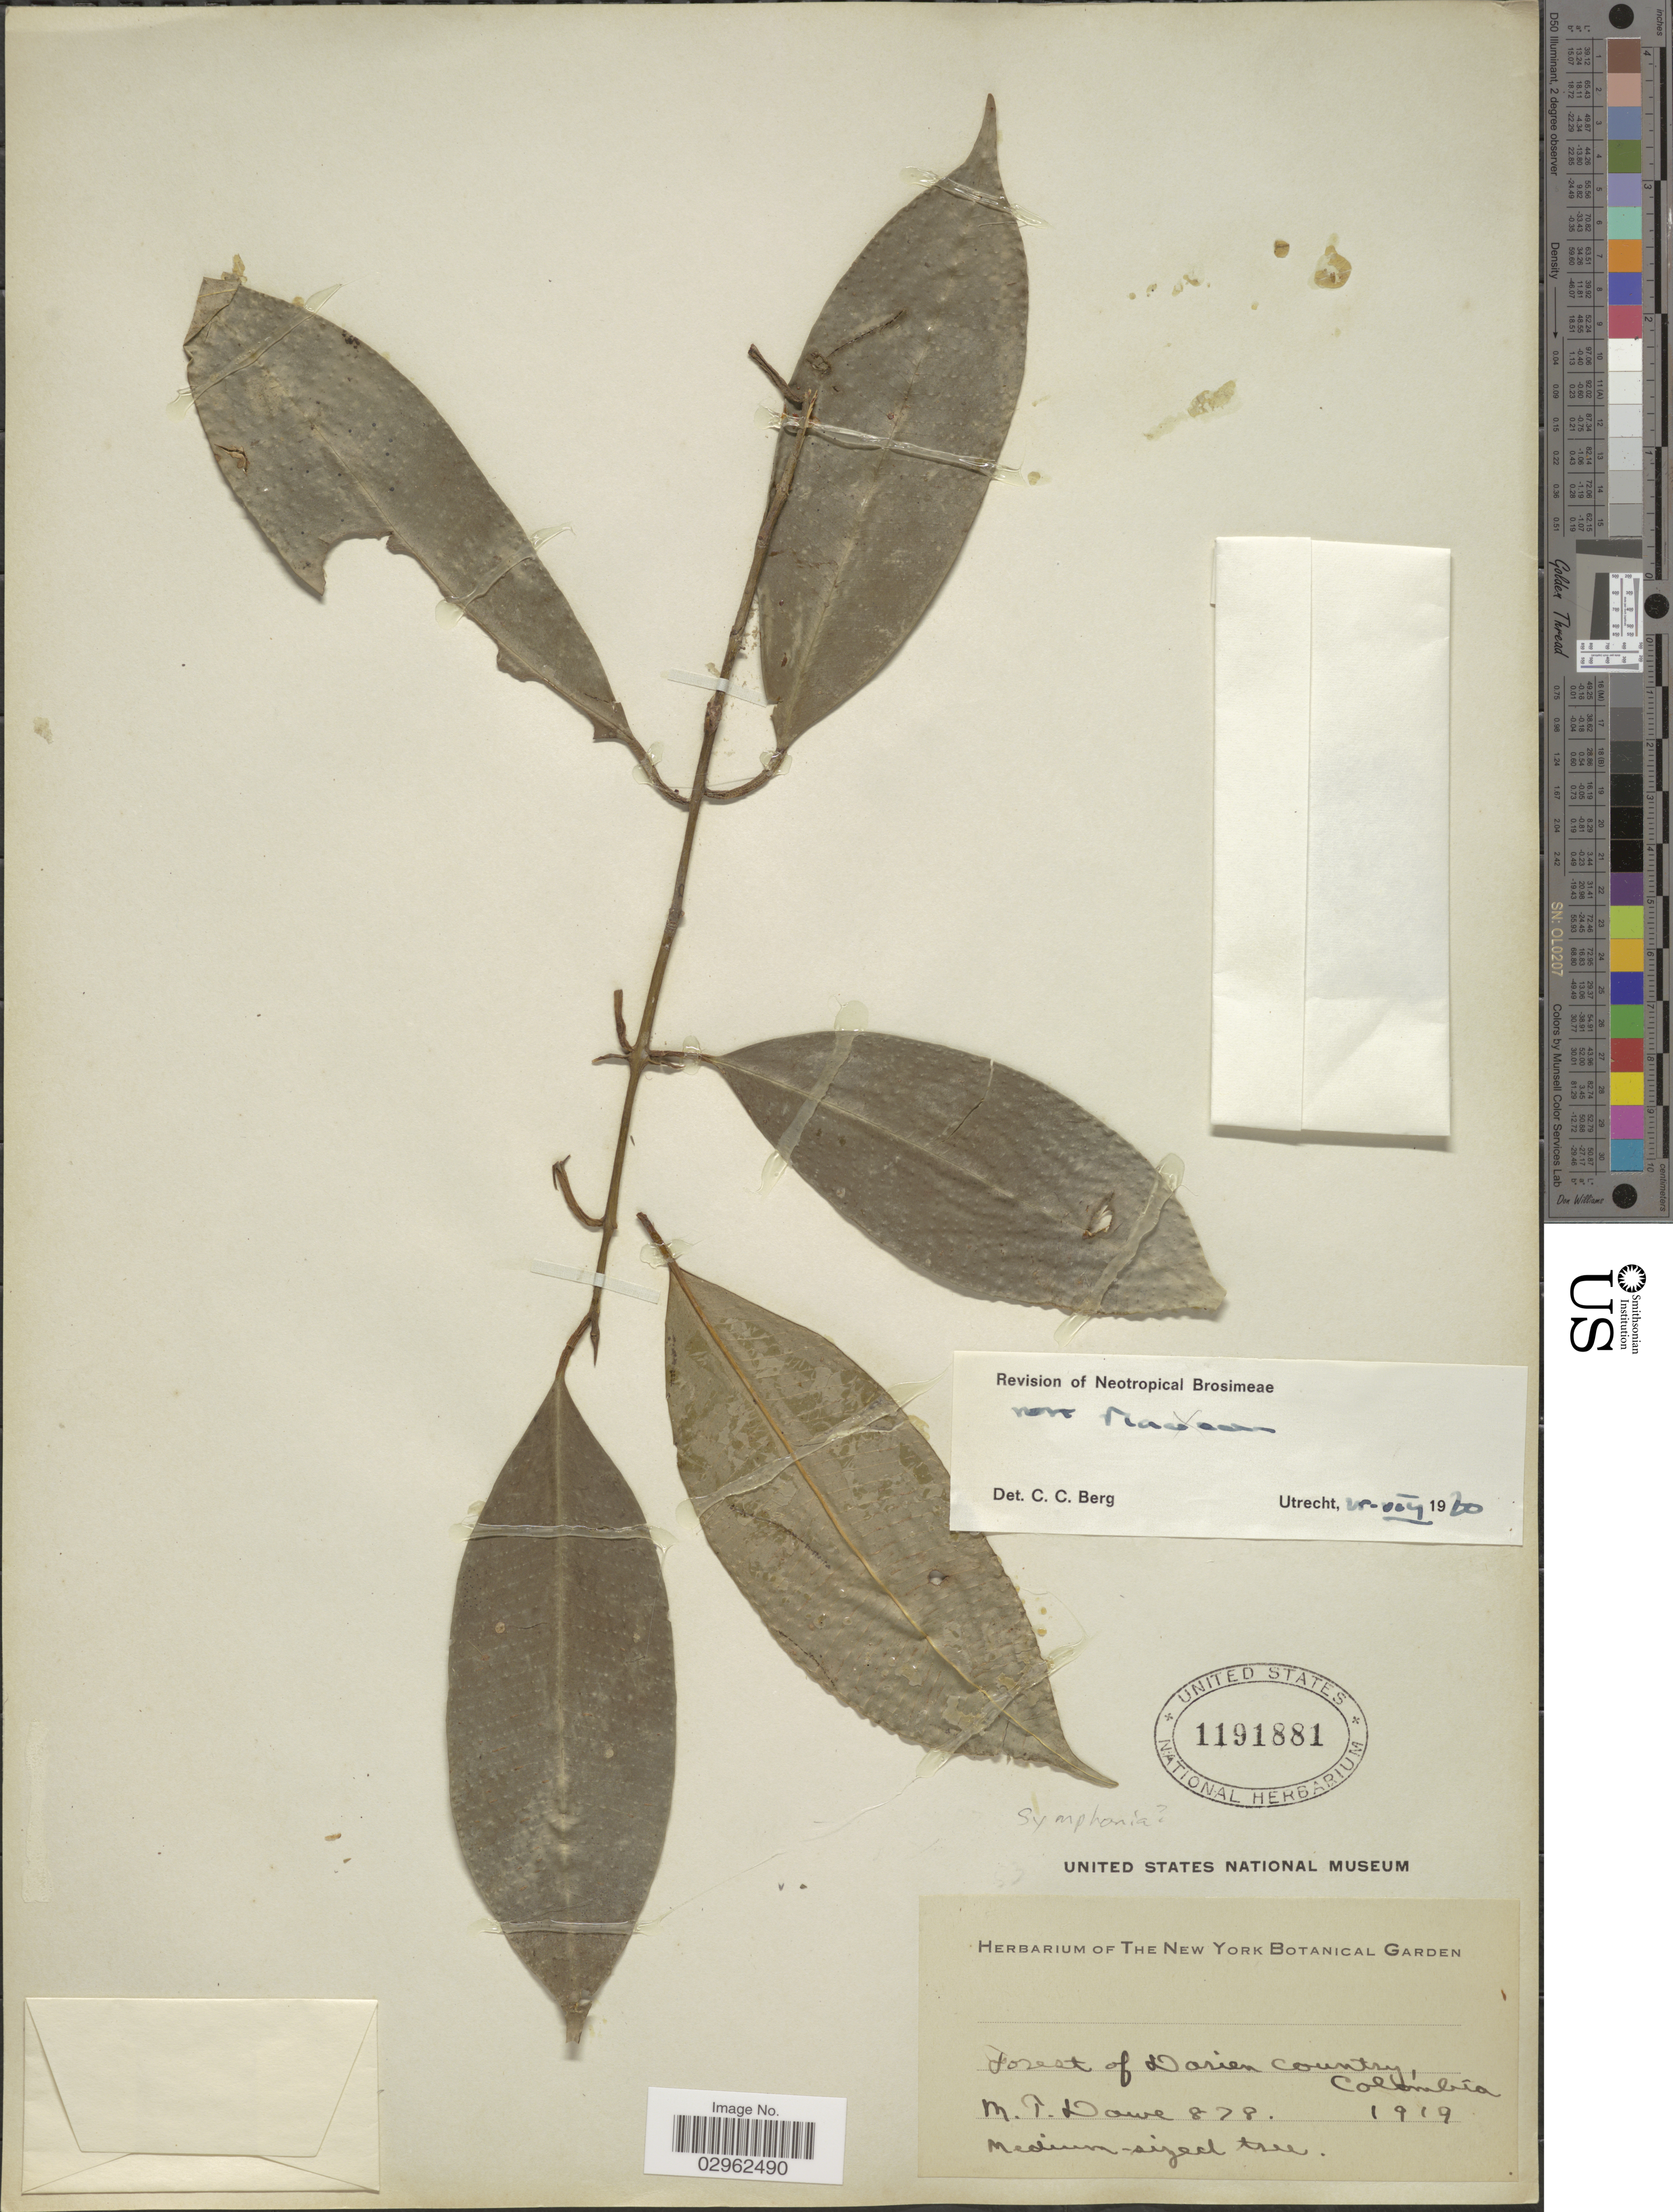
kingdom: Plantae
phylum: Tracheophyta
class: Magnoliopsida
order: Malpighiales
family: Clusiaceae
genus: Symphonia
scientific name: Symphonia globulifera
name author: L. f.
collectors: M. T. Dawe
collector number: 878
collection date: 1919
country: Colombia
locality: Forest of Darien Country.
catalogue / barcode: US 1191881